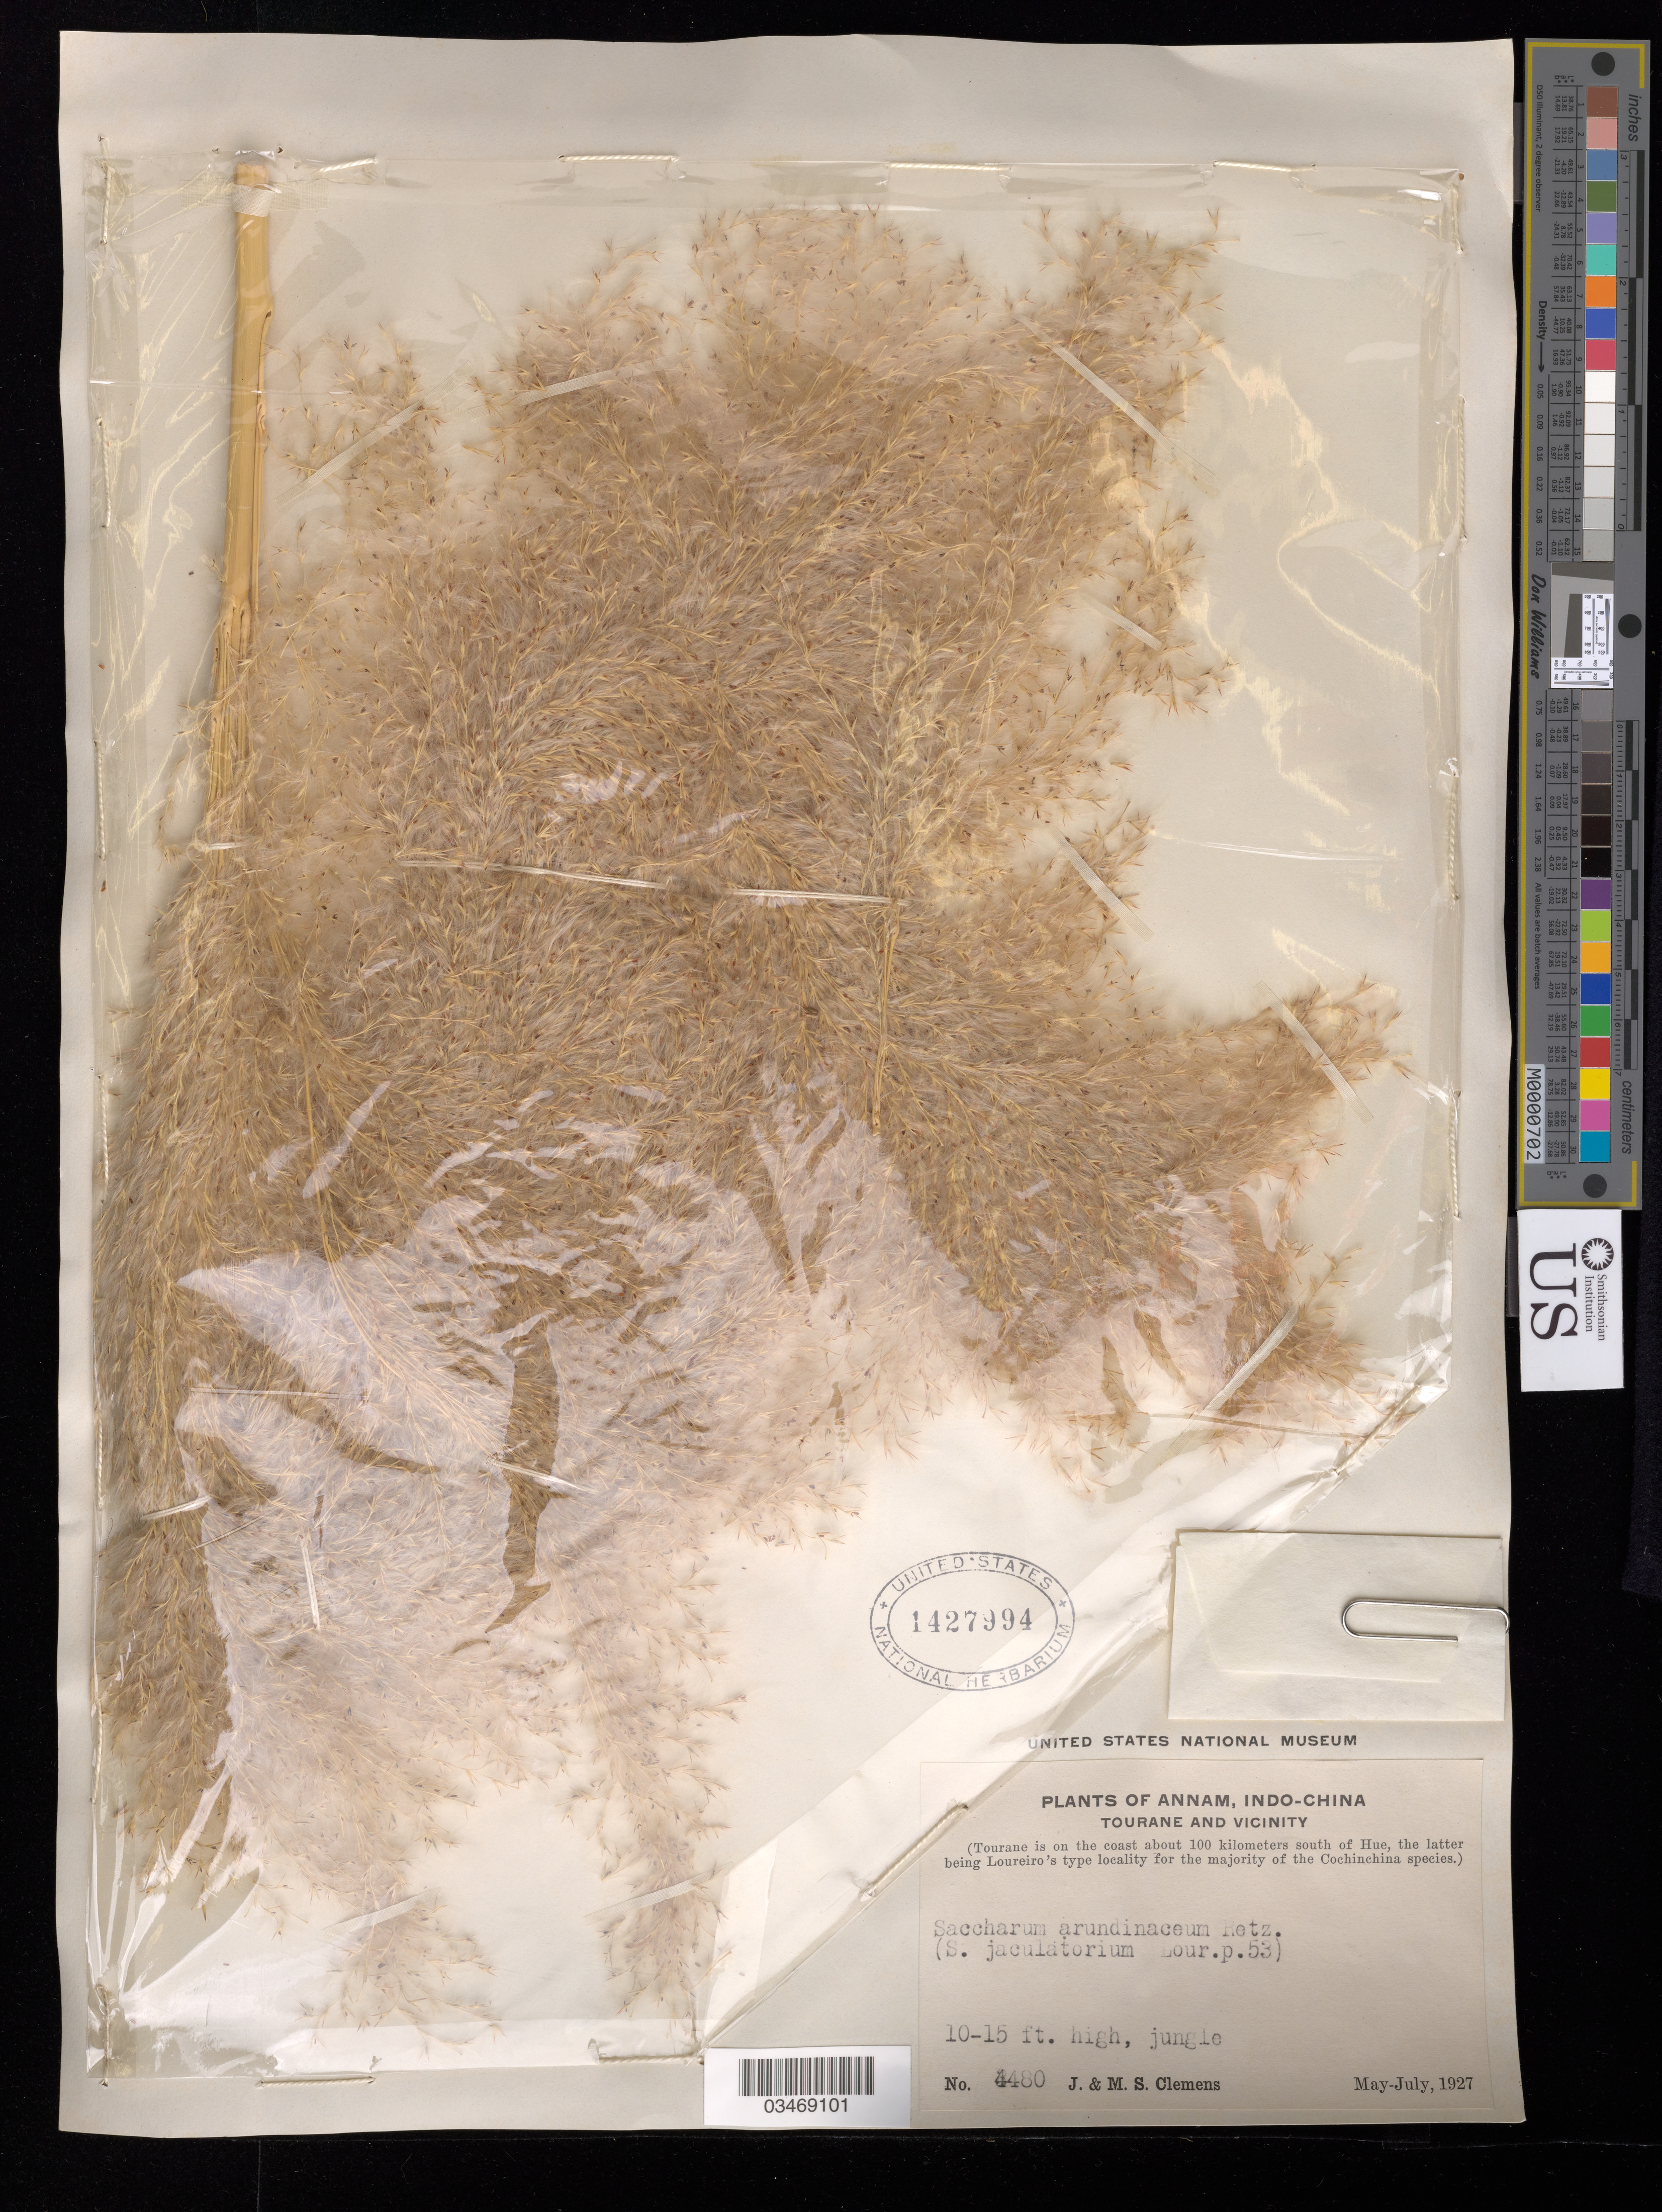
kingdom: Plantae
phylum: Tracheophyta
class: Liliopsida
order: Poales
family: Poaceae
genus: Saccharum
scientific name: Saccharum arundinaceum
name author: Retz.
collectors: J. Clemens & M. S. Clemens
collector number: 4480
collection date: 1927-05/1927-07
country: Vietnam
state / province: Annam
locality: Tourane, on coast about 100 km south of Hue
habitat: jungle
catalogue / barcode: US 1427994